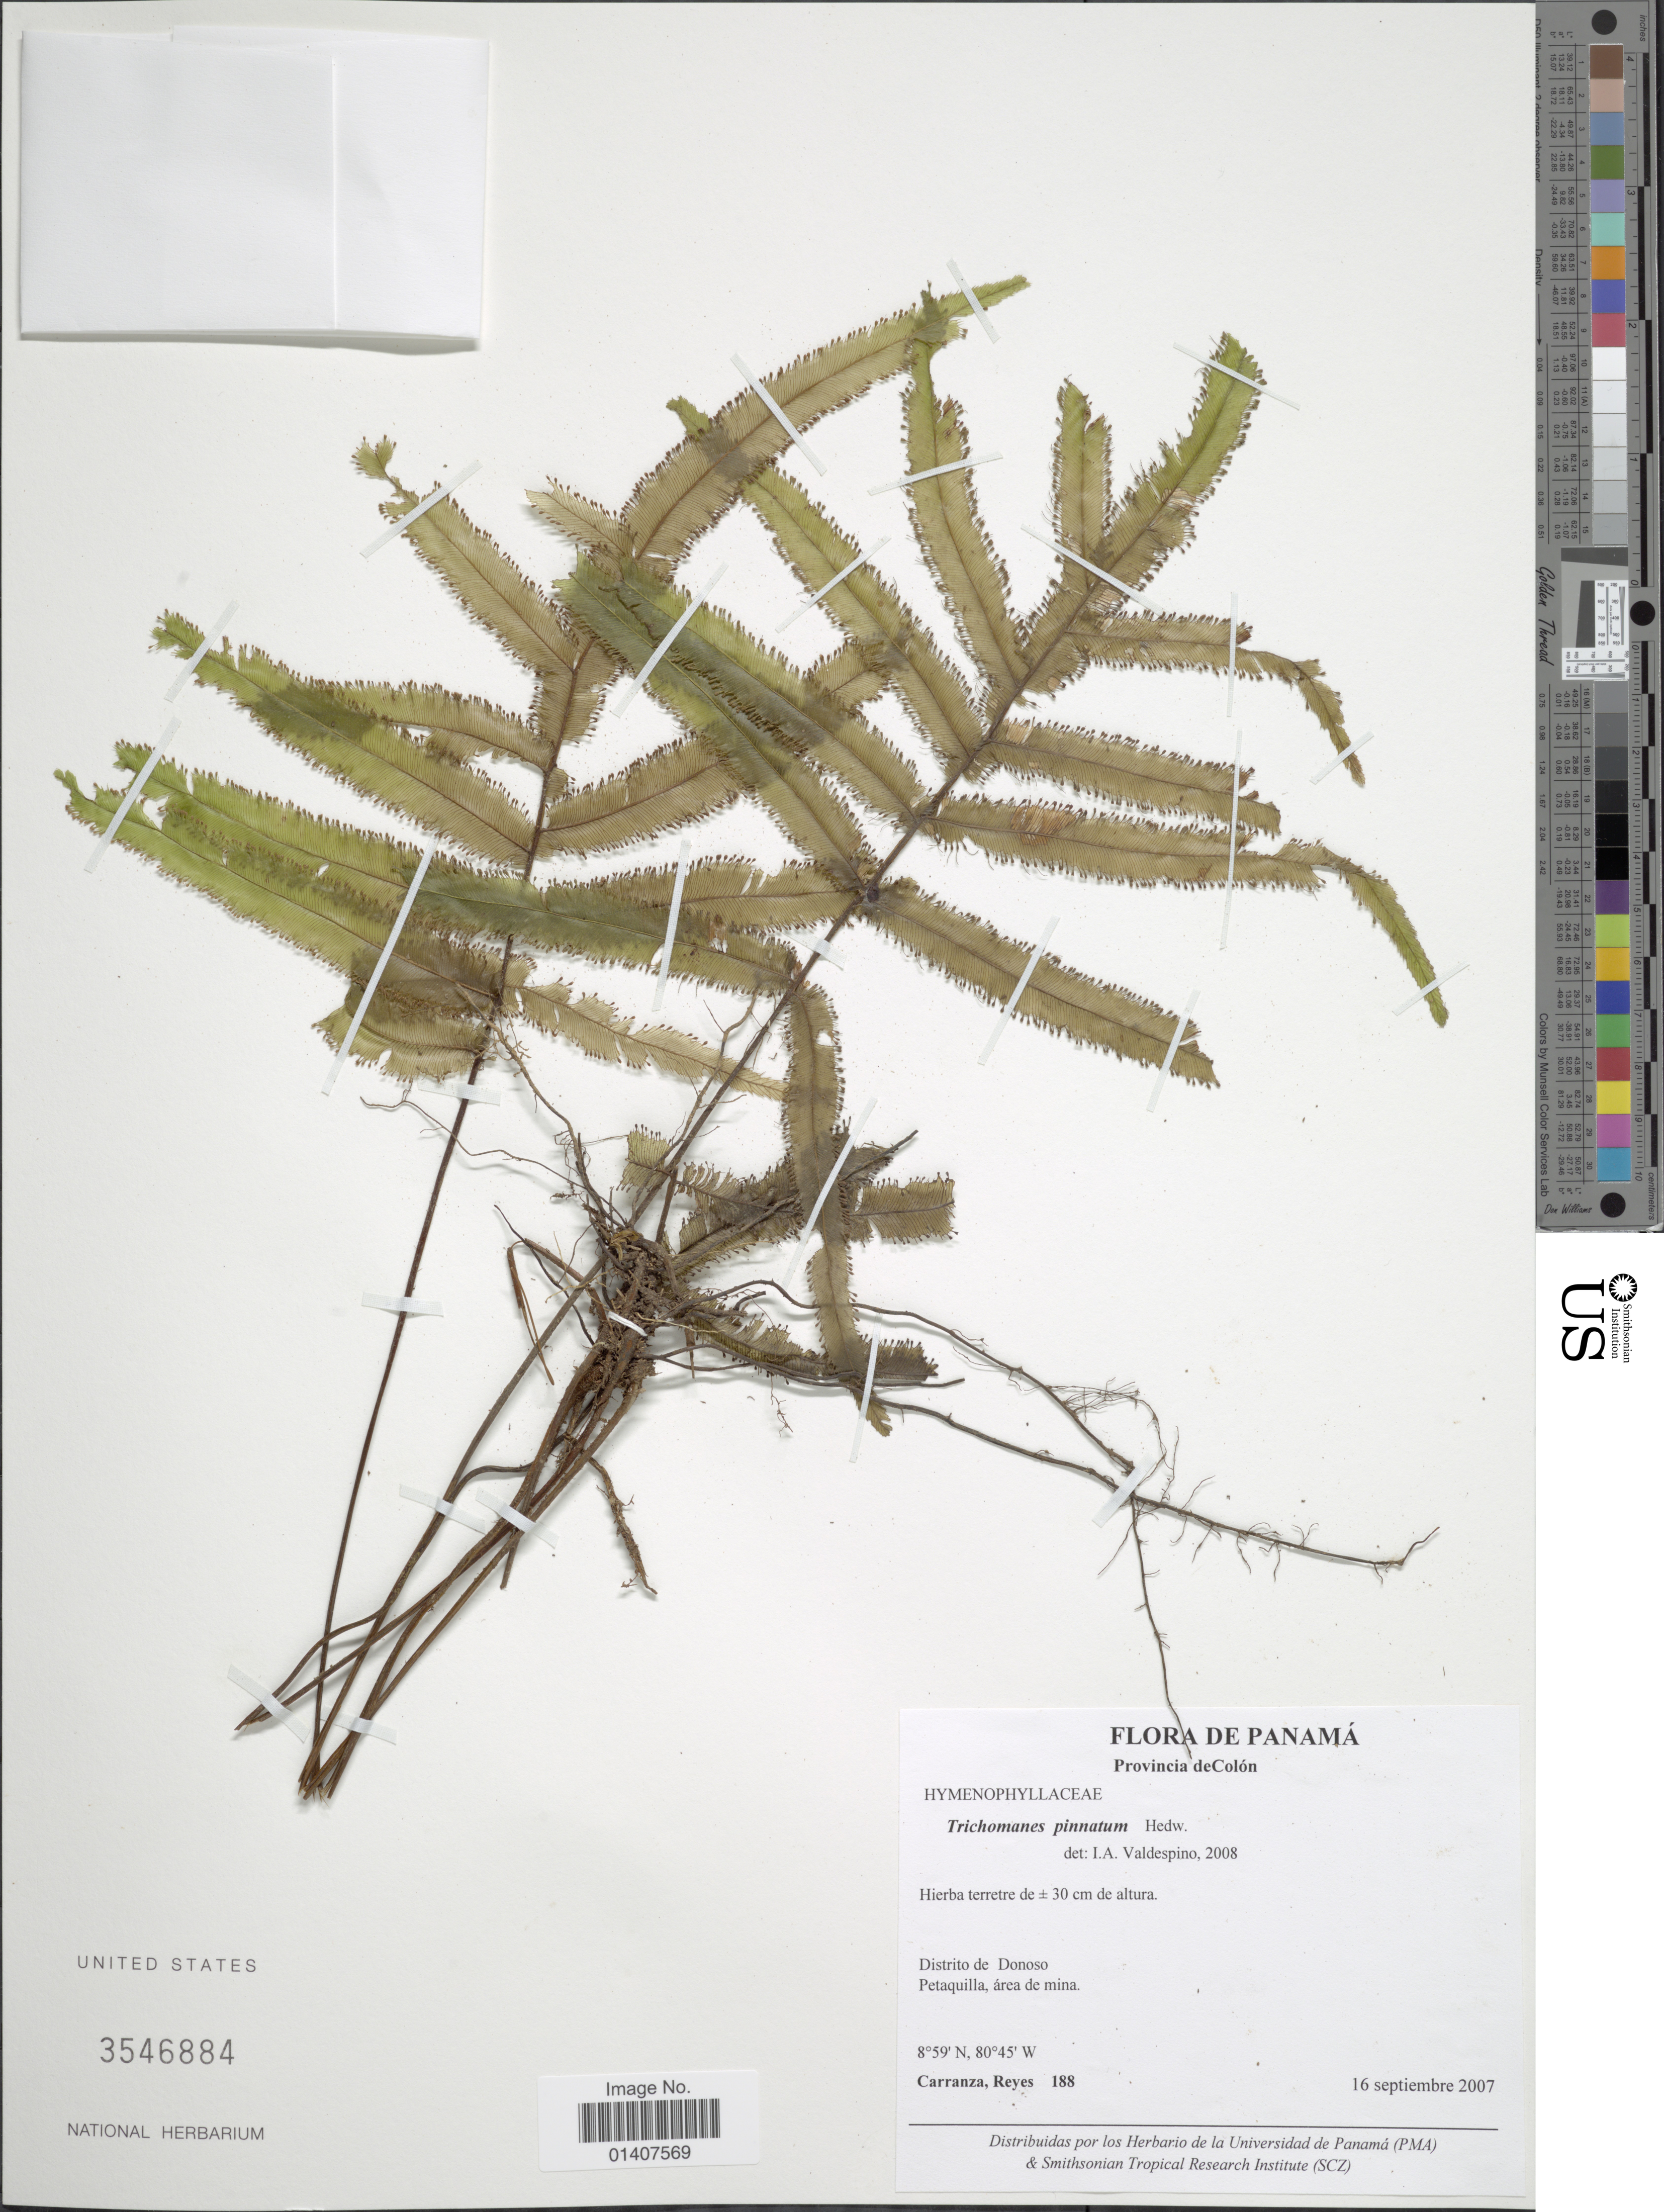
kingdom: Plantae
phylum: Tracheophyta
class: Polypodiopsida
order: Hymenophyllales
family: Hymenophyllaceae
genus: Trichomanes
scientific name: Trichomanes pinnatum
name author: Hedw.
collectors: C. Reyes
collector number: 188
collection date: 2007-09-16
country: Panama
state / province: Colón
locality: Provincia de Colón, Distrito de Donoso, Petaquilla, area de mina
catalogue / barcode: US 3546884